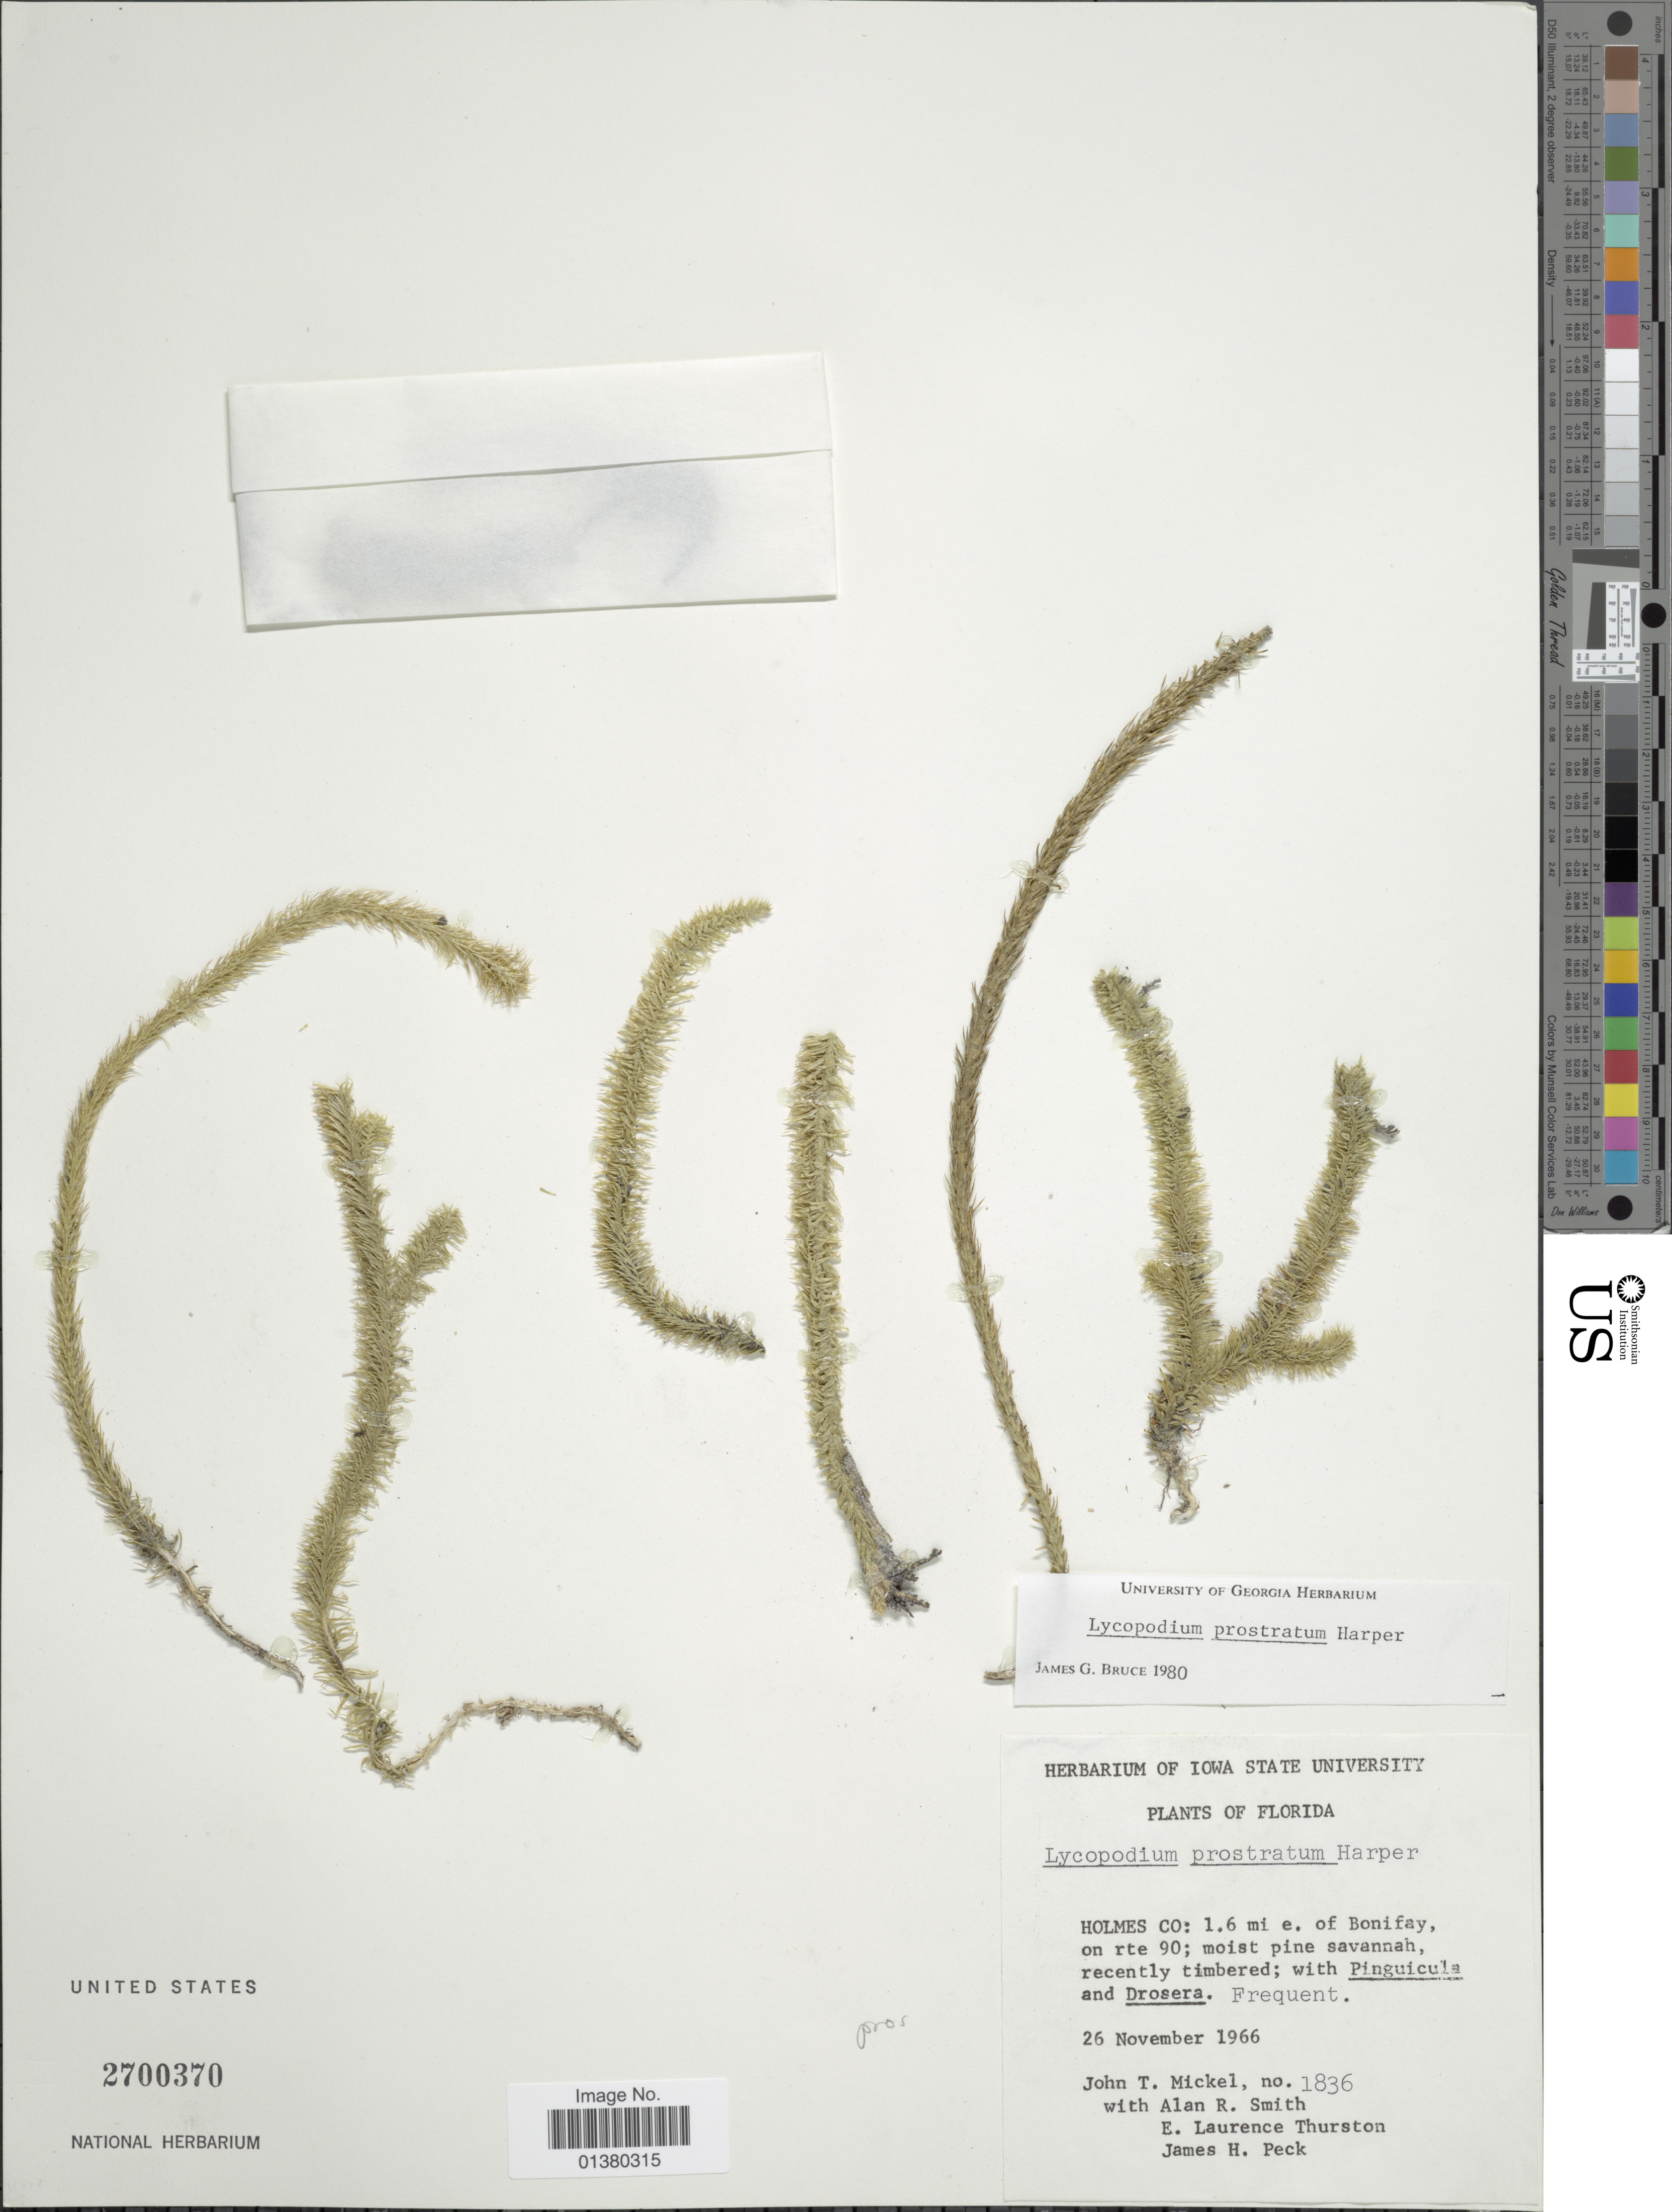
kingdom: Plantae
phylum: Tracheophyta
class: Lycopodiopsida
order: Lycopodiales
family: Lycopodiaceae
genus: Lycopodiella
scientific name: Lycopodiella prostrata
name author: (R.M. Harper) Cranfill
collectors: J. T. Mickel, A. R. Smith, E. Thurston & J. H. Peck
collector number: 1836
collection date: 1966-11-26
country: United States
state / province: Florida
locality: Holmes Co: 1.6 mi e of Bonifay, on rte 90; moist pine savannah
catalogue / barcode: US 2700370